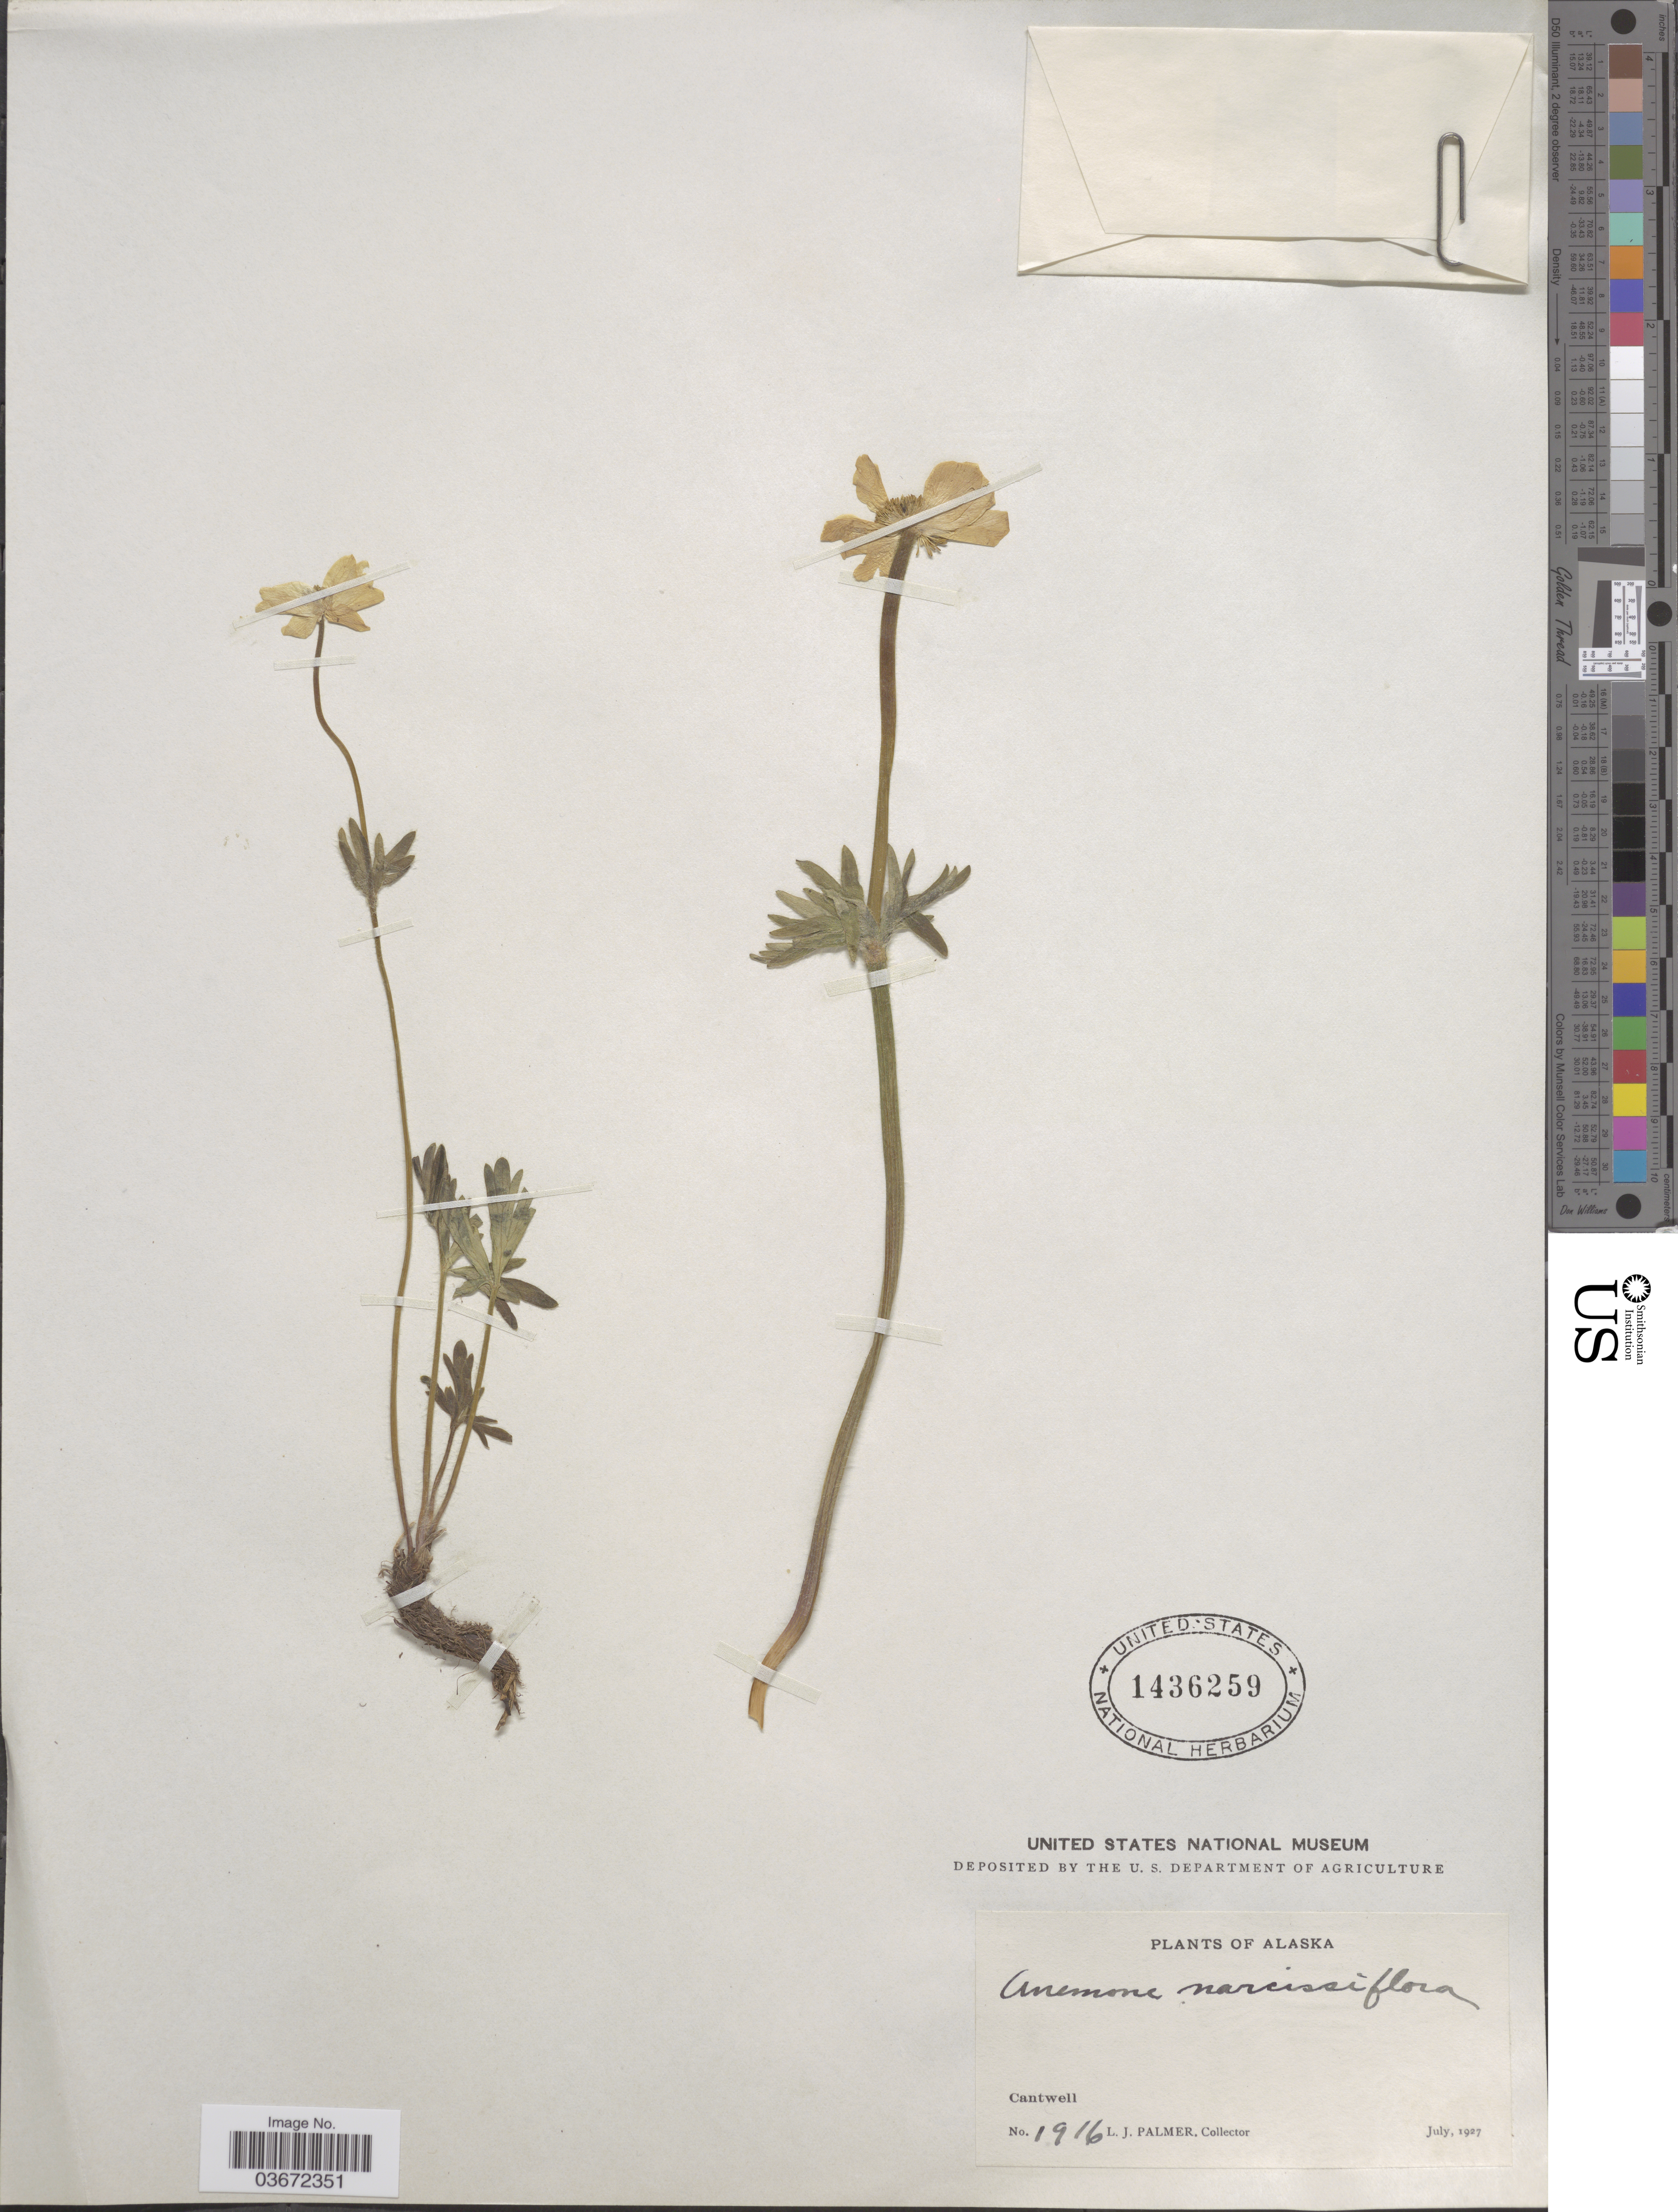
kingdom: Plantae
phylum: Tracheophyta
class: Magnoliopsida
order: Ranunculales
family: Ranunculaceae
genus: Anemone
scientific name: Anemone narcissiflora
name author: L.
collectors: L. J. Palmer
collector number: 1916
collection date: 1927-07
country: United States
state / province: Alaska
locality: Cantwell.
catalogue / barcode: US 1436259